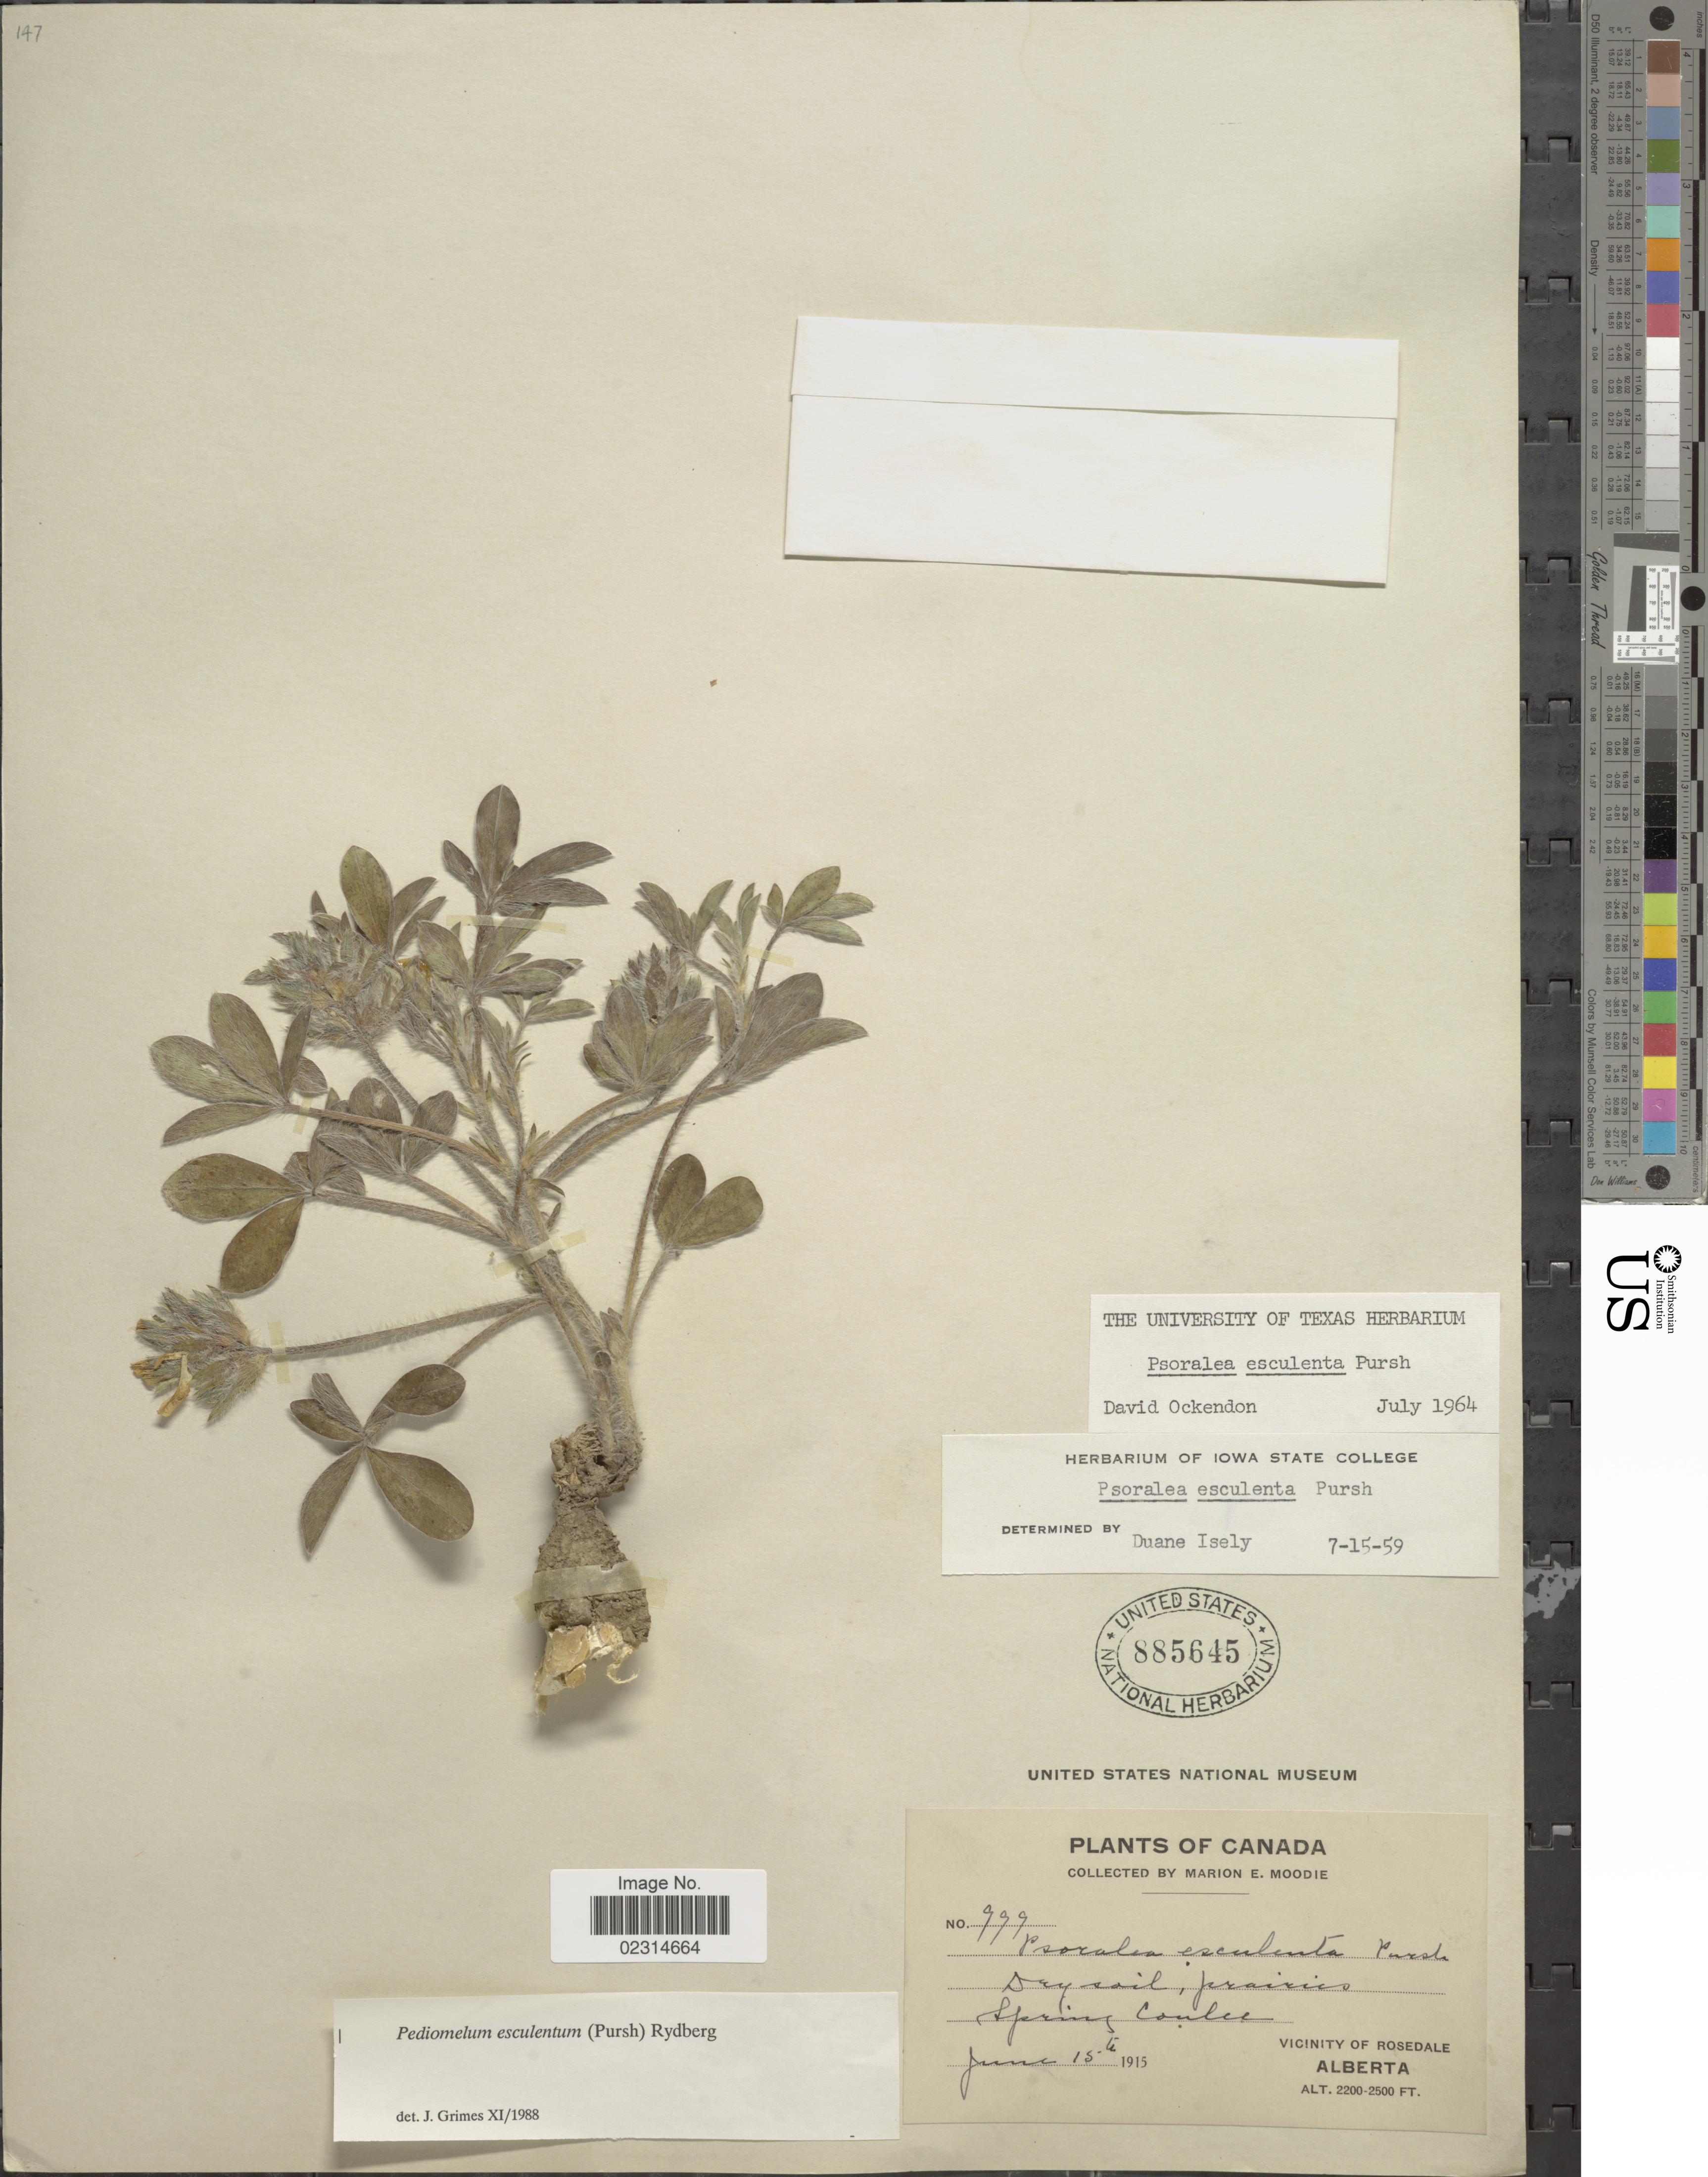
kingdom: Plantae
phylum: Tracheophyta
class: Magnoliopsida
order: Fabales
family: Fabaceae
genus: Pediomelum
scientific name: Pediomelum esculentum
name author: (Pursh) Rydb.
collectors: M. E. Moodie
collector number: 999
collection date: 1915-06-15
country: Canada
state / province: Alberta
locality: Dry soil, prairies, Spring Coulee, Vicicnity of Rosedale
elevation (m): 671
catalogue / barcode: US 885645